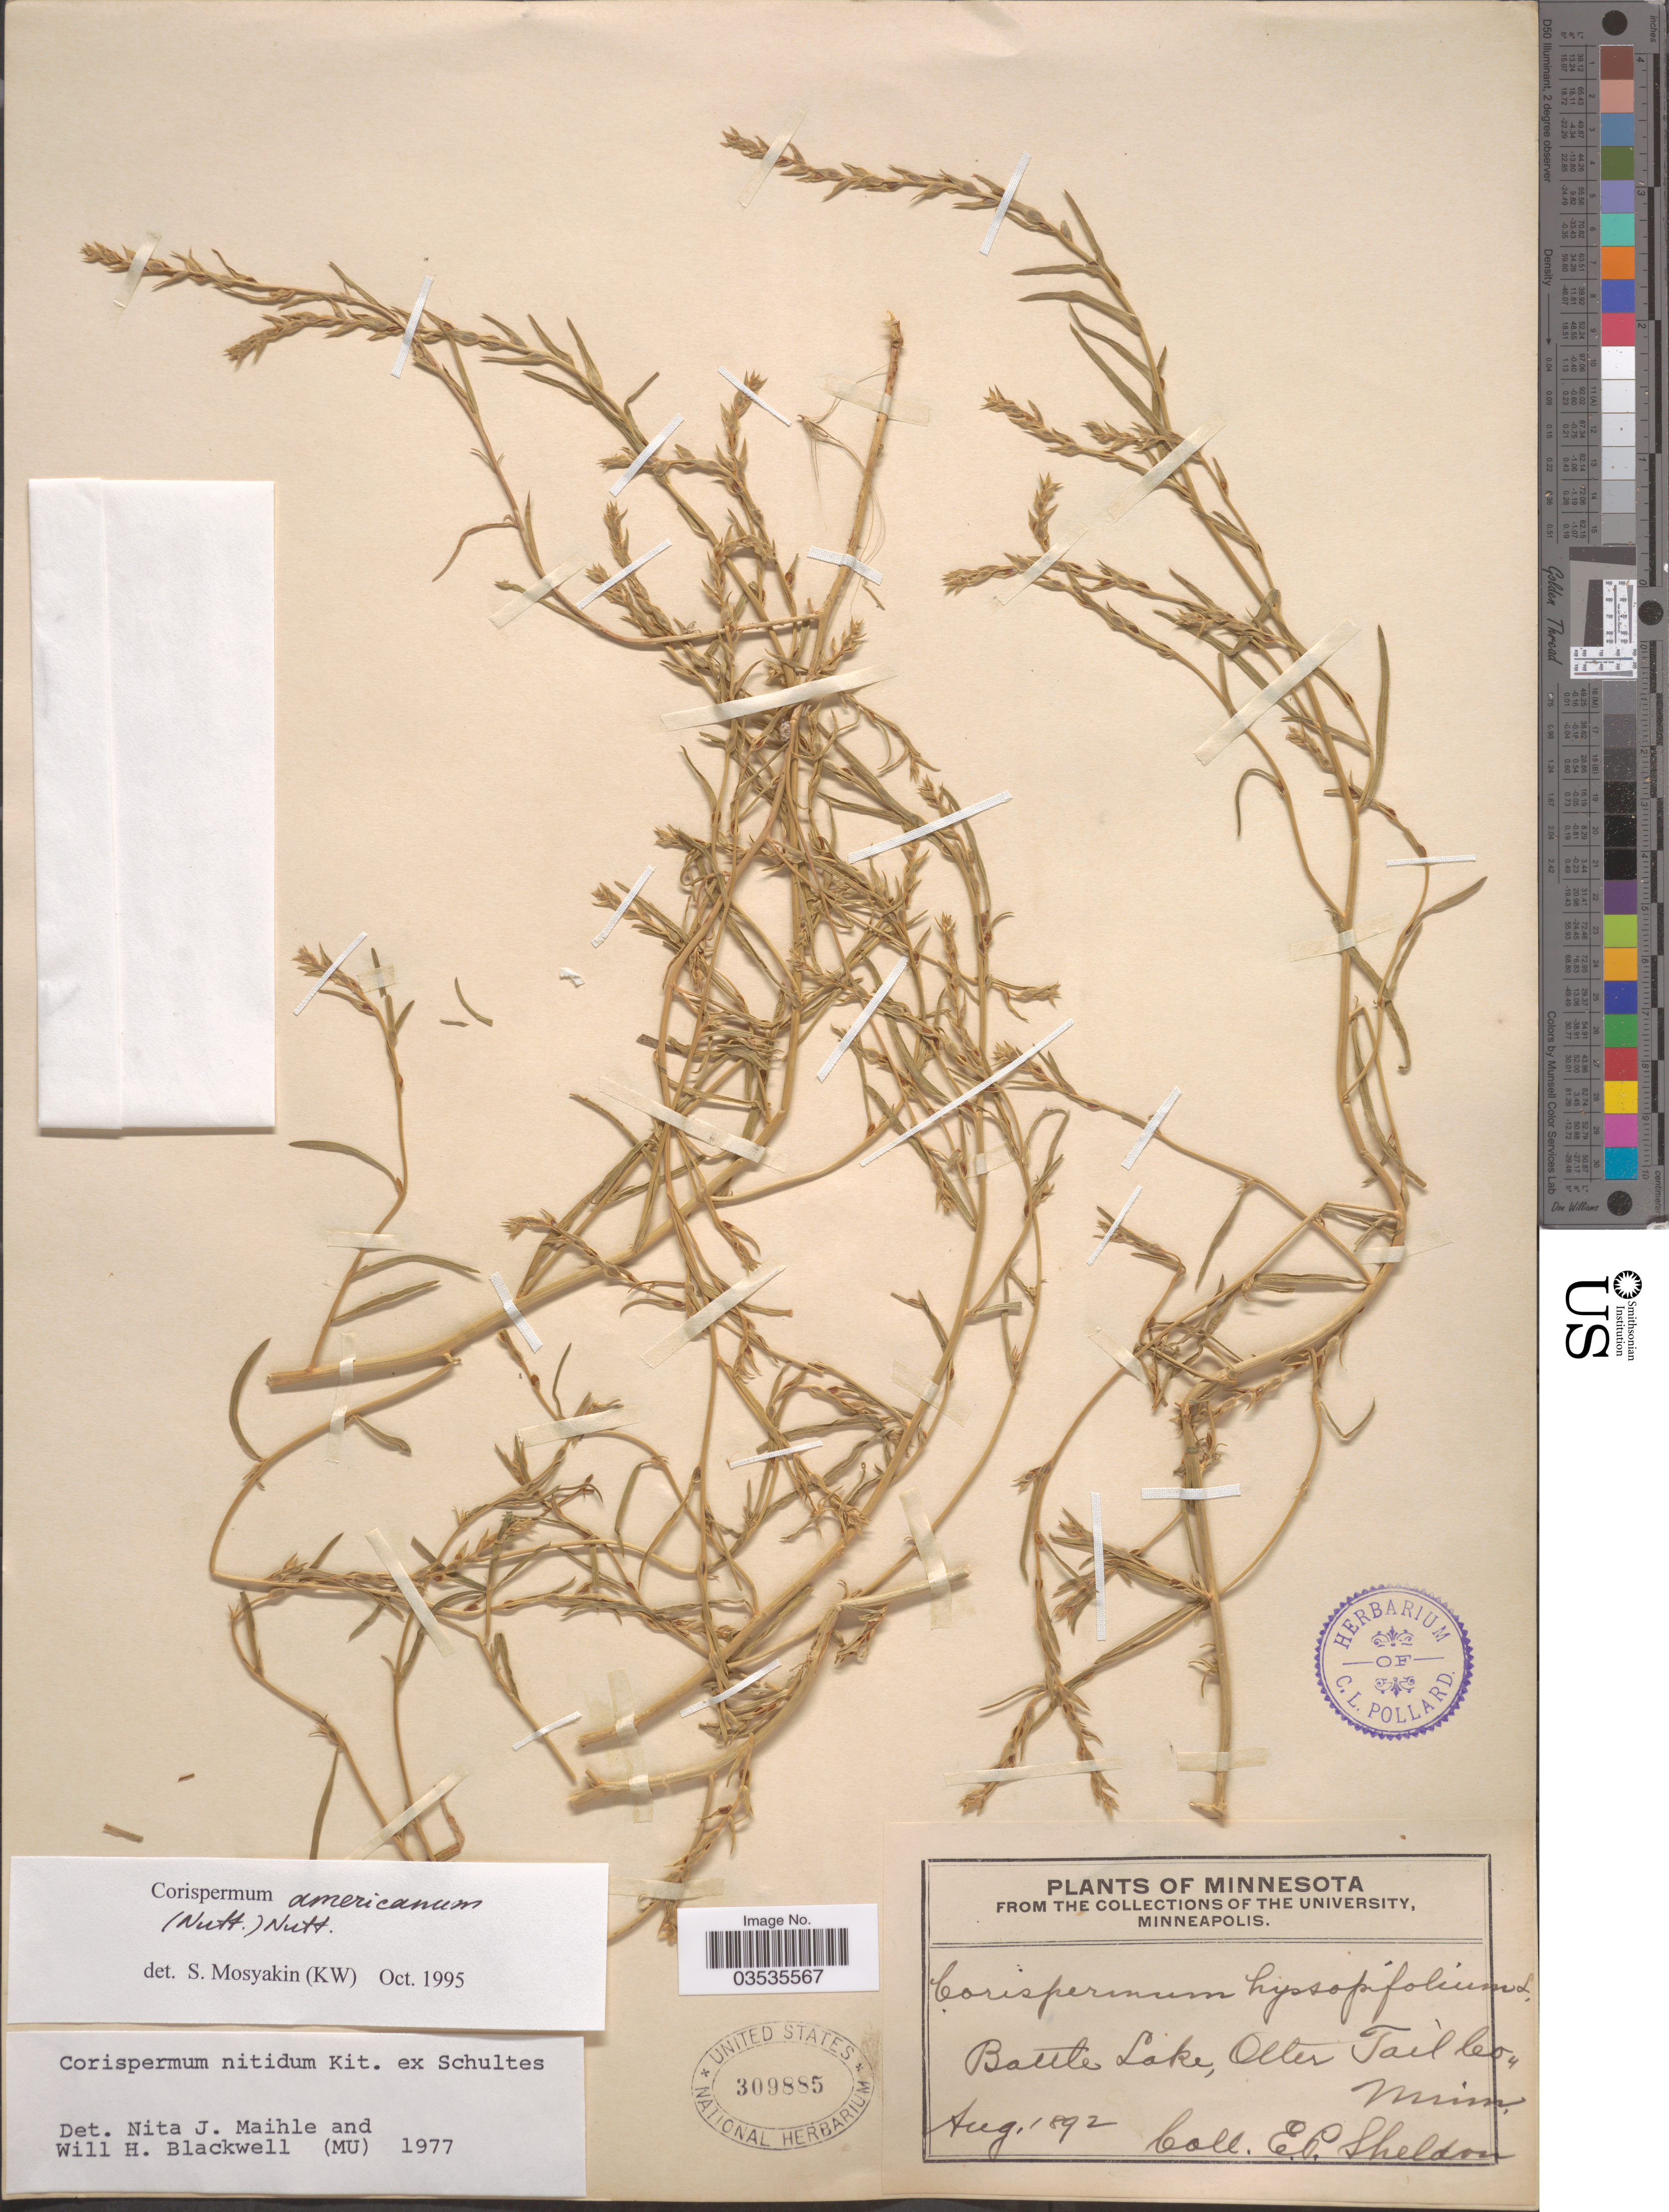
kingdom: Plantae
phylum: Tracheophyta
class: Magnoliopsida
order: Caryophyllales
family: Amaranthaceae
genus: Corispermum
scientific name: Corispermum americanum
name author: (Nutt.) Nutt.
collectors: E. P. Sheldon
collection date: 1892-08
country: United States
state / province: Minnesota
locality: Battle Lake, Otter Tail Co.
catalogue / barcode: US 309885